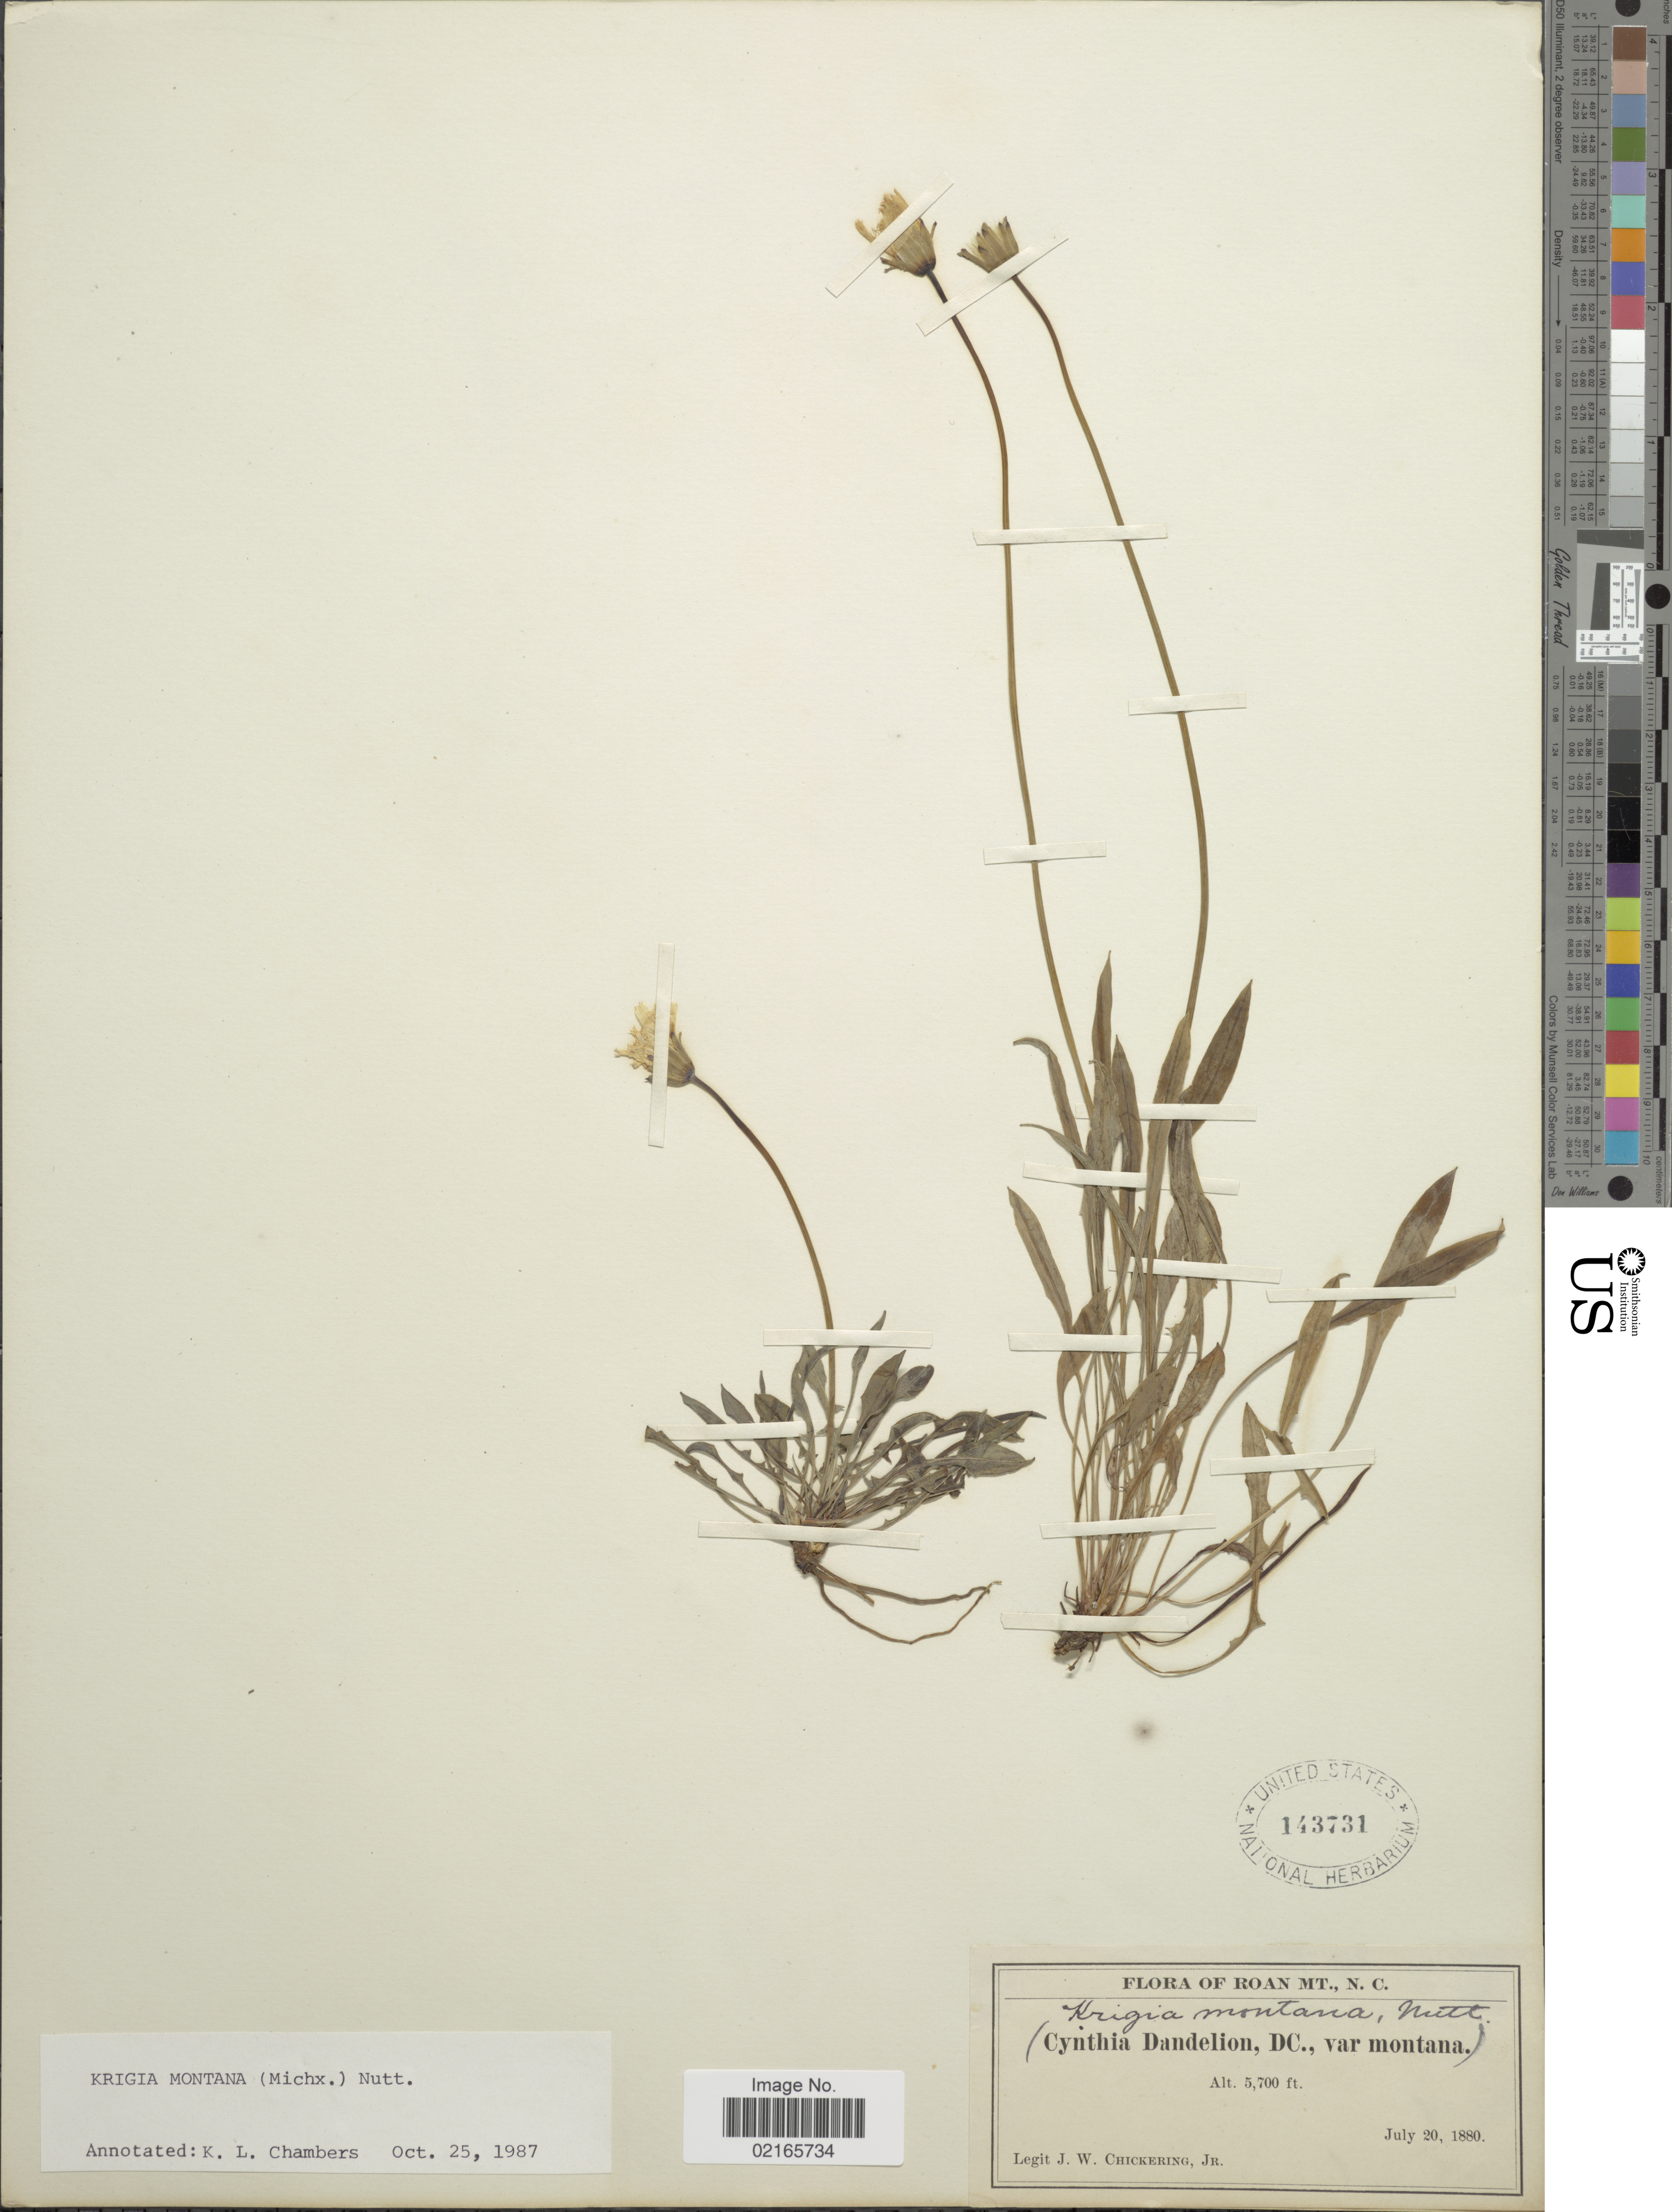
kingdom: Plantae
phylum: Tracheophyta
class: Magnoliopsida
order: Asterales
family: Asteraceae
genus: Krigia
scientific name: Krigia montana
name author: Nutt.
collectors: J. W. Chickering Jr.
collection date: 1880-07-20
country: United States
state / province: North Carolina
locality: Roan Mt.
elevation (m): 1737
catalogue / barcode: US 143731